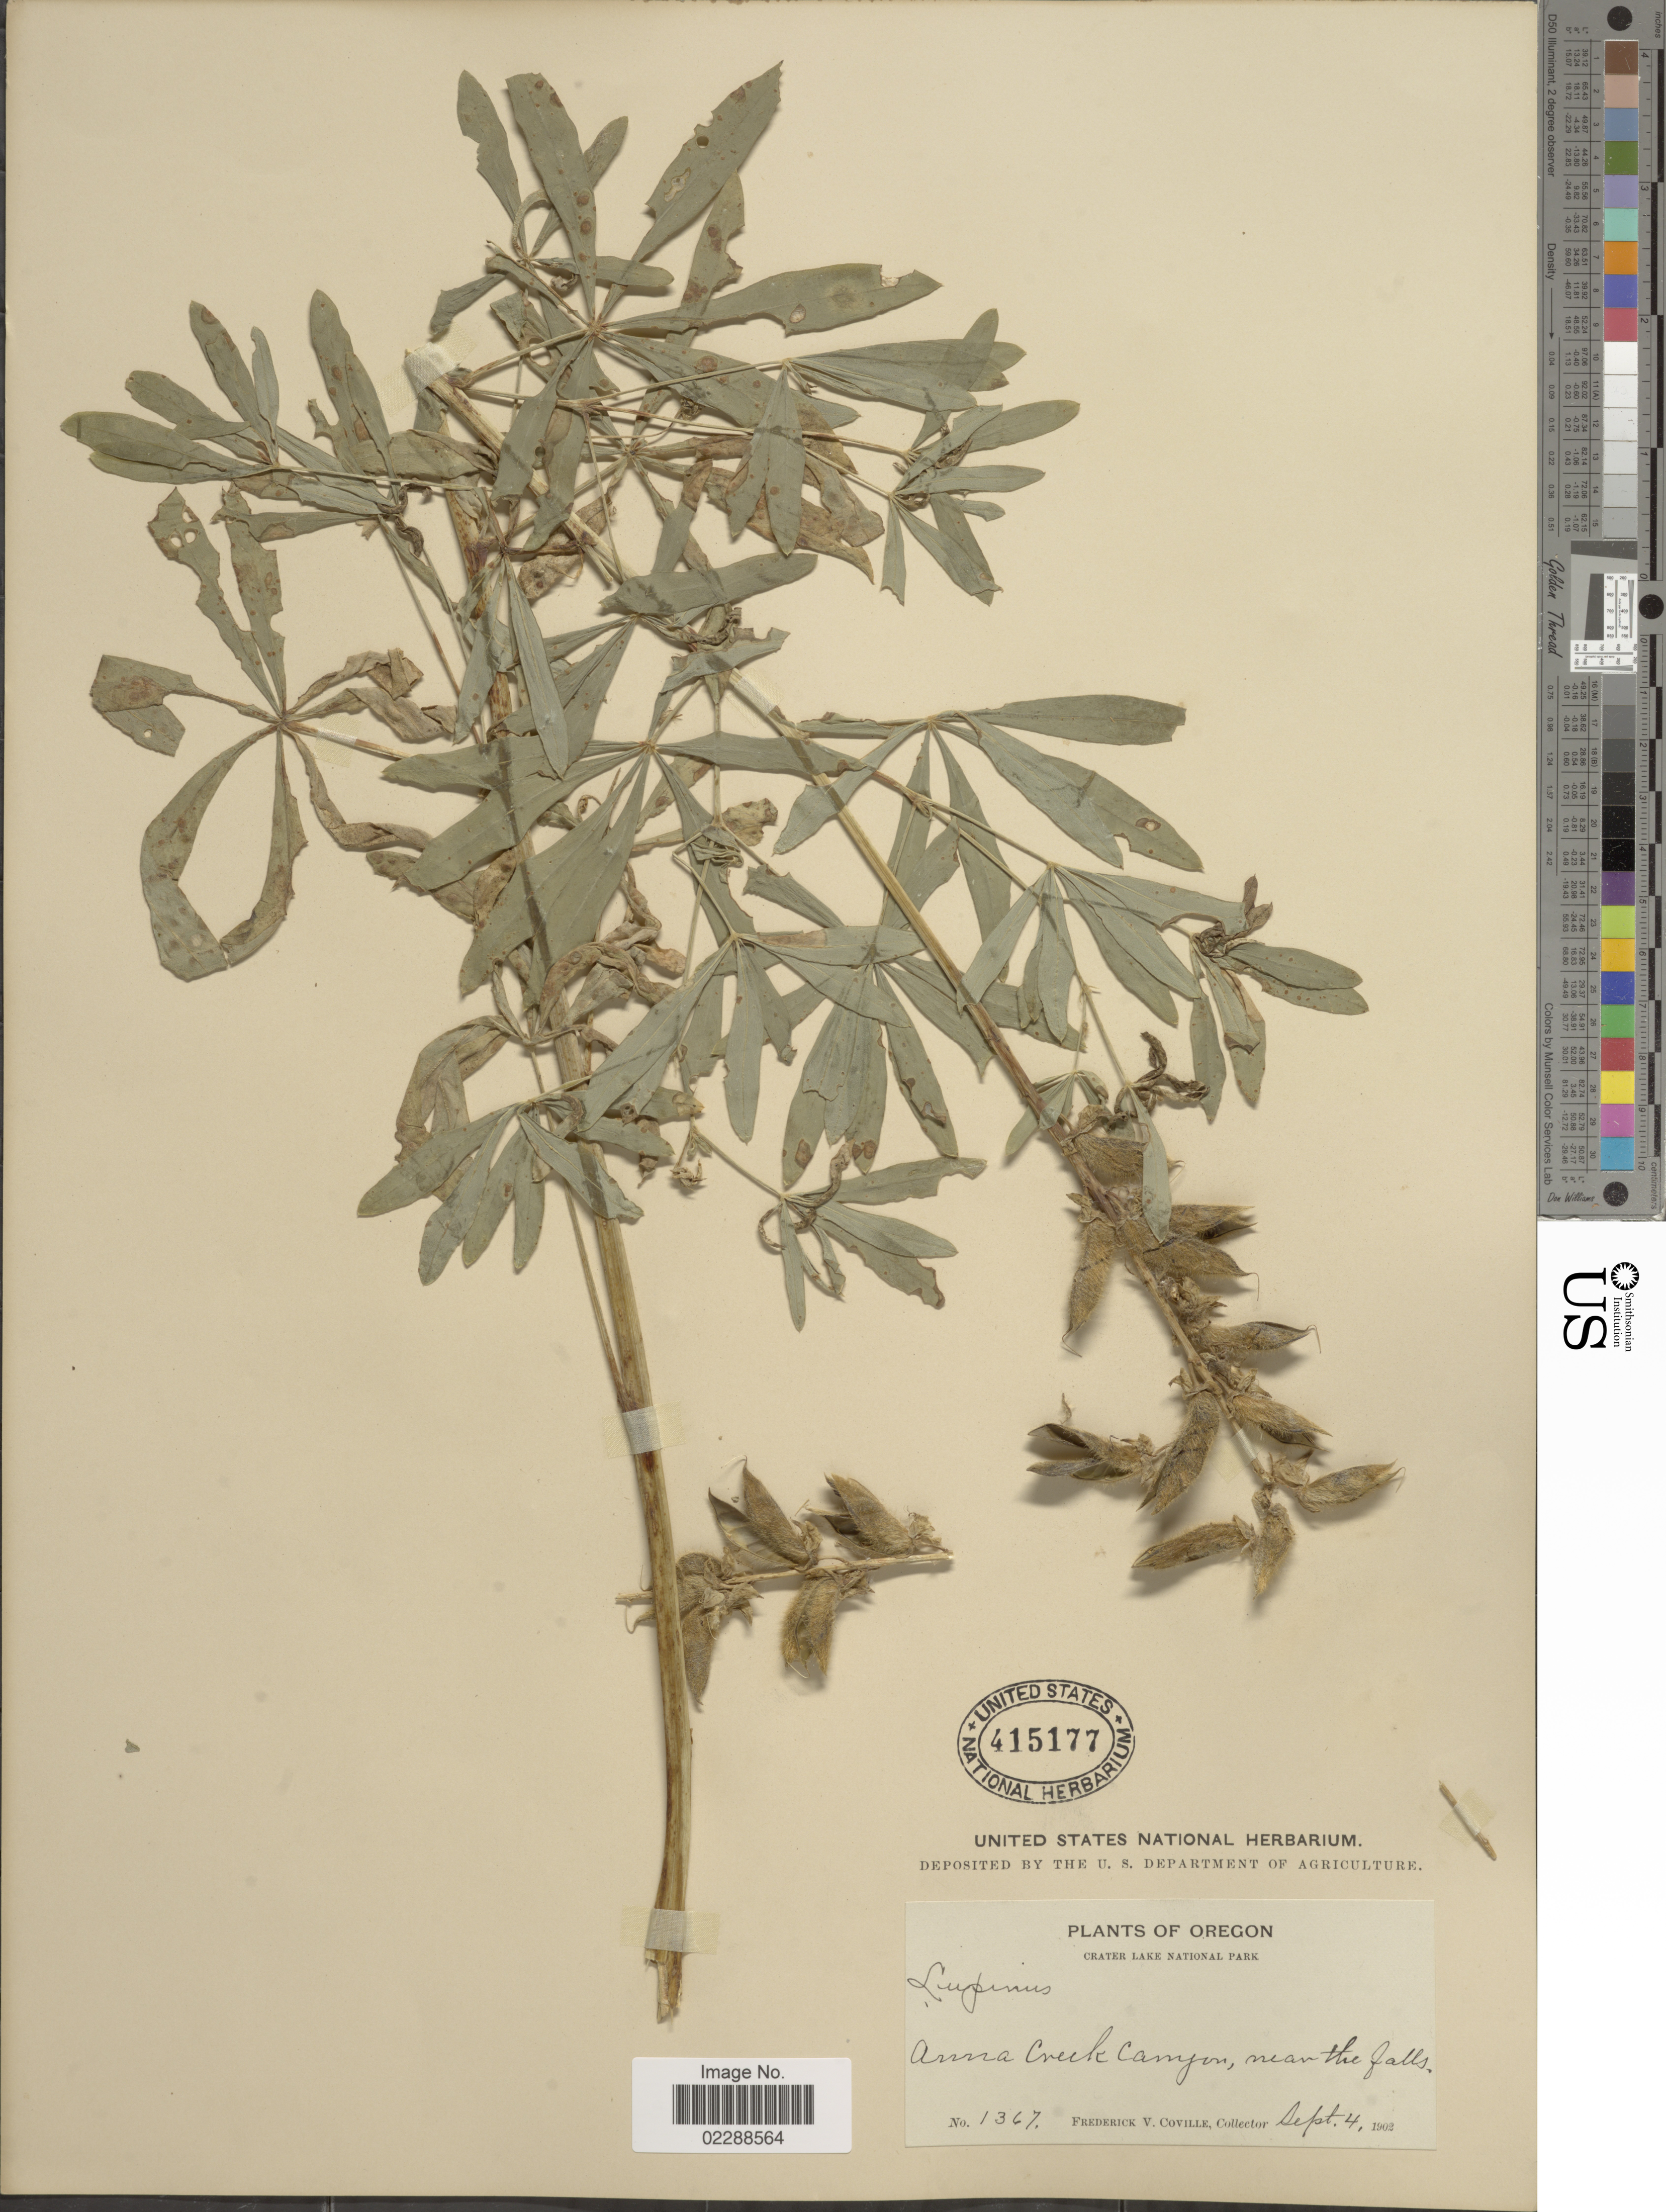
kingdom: Plantae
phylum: Tracheophyta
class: Magnoliopsida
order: Fabales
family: Fabaceae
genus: Lupinus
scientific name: Lupinus sp.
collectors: F. V. Coville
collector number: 1367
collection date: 1902-09-04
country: United States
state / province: Oregon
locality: Crater Lake and National Park, Anna Creek Canyon, near the falls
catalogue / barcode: US 415177